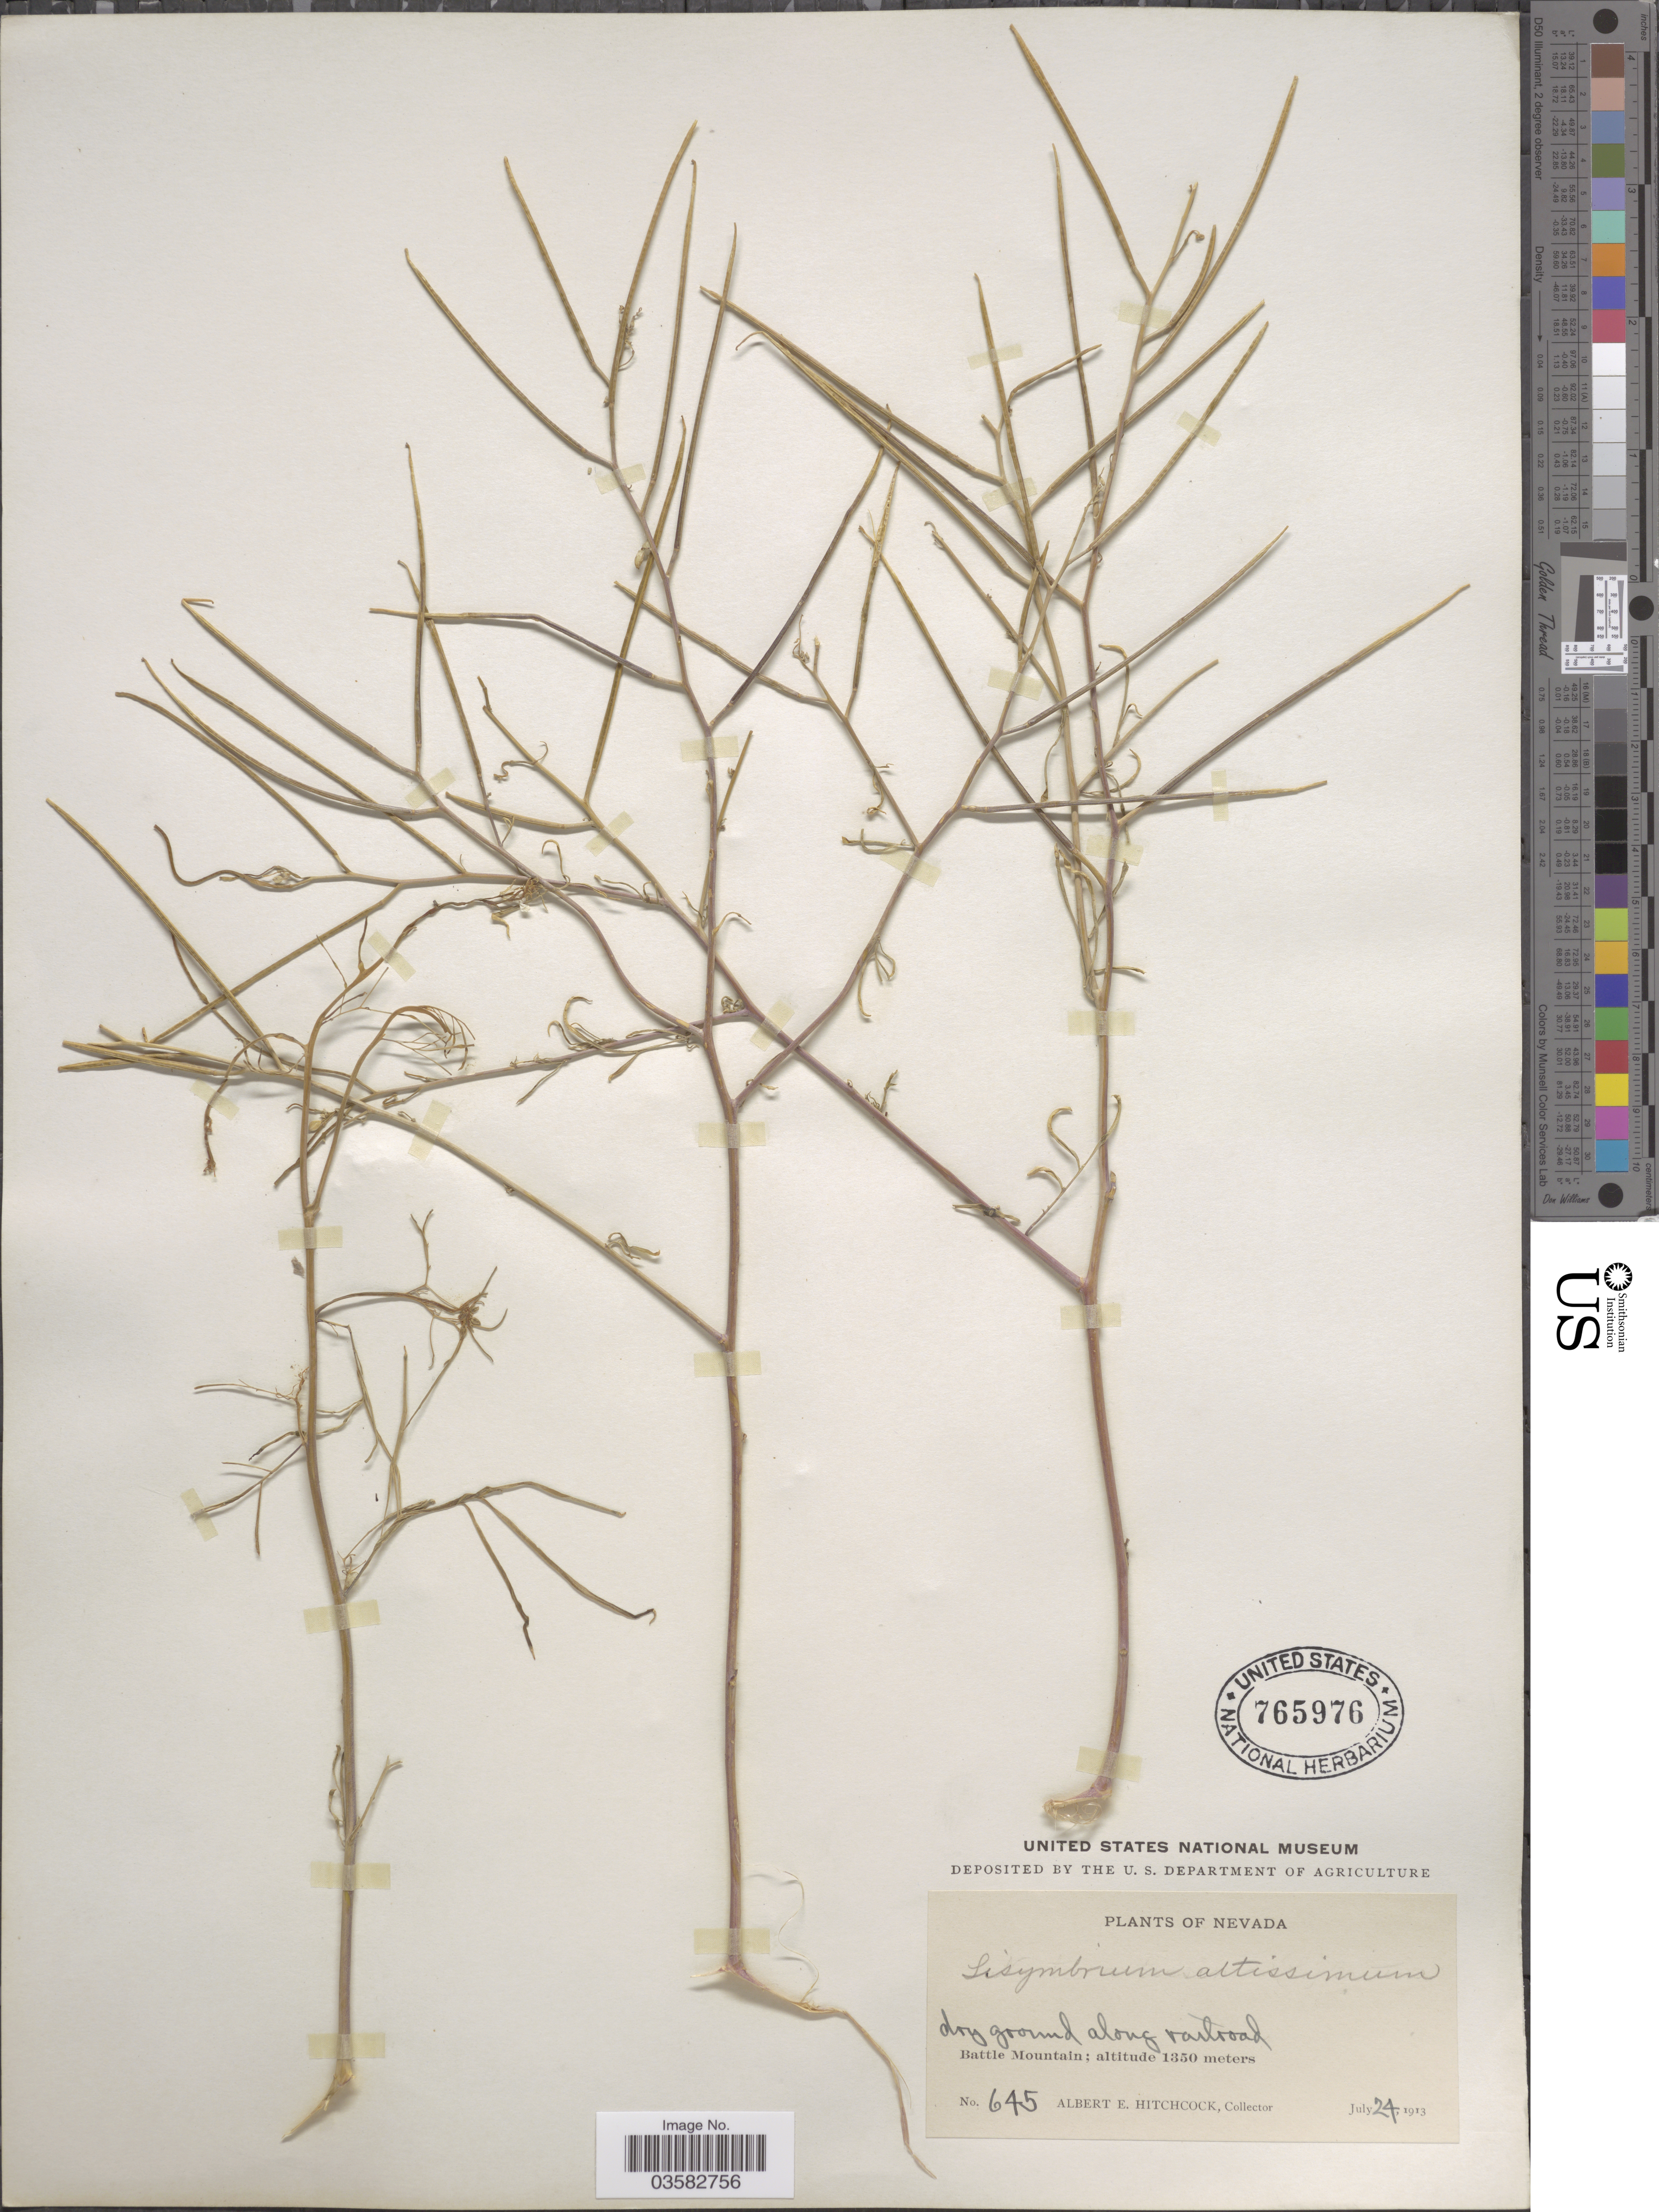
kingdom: Plantae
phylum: Tracheophyta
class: Magnoliopsida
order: Brassicales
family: Brassicaceae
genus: Sisymbrium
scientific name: Sisymbrium altissimum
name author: L.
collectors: A. Hitchcock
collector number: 645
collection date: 1913-07-24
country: United States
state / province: Nevada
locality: Battle Mountain.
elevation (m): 1350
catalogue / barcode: US 765976